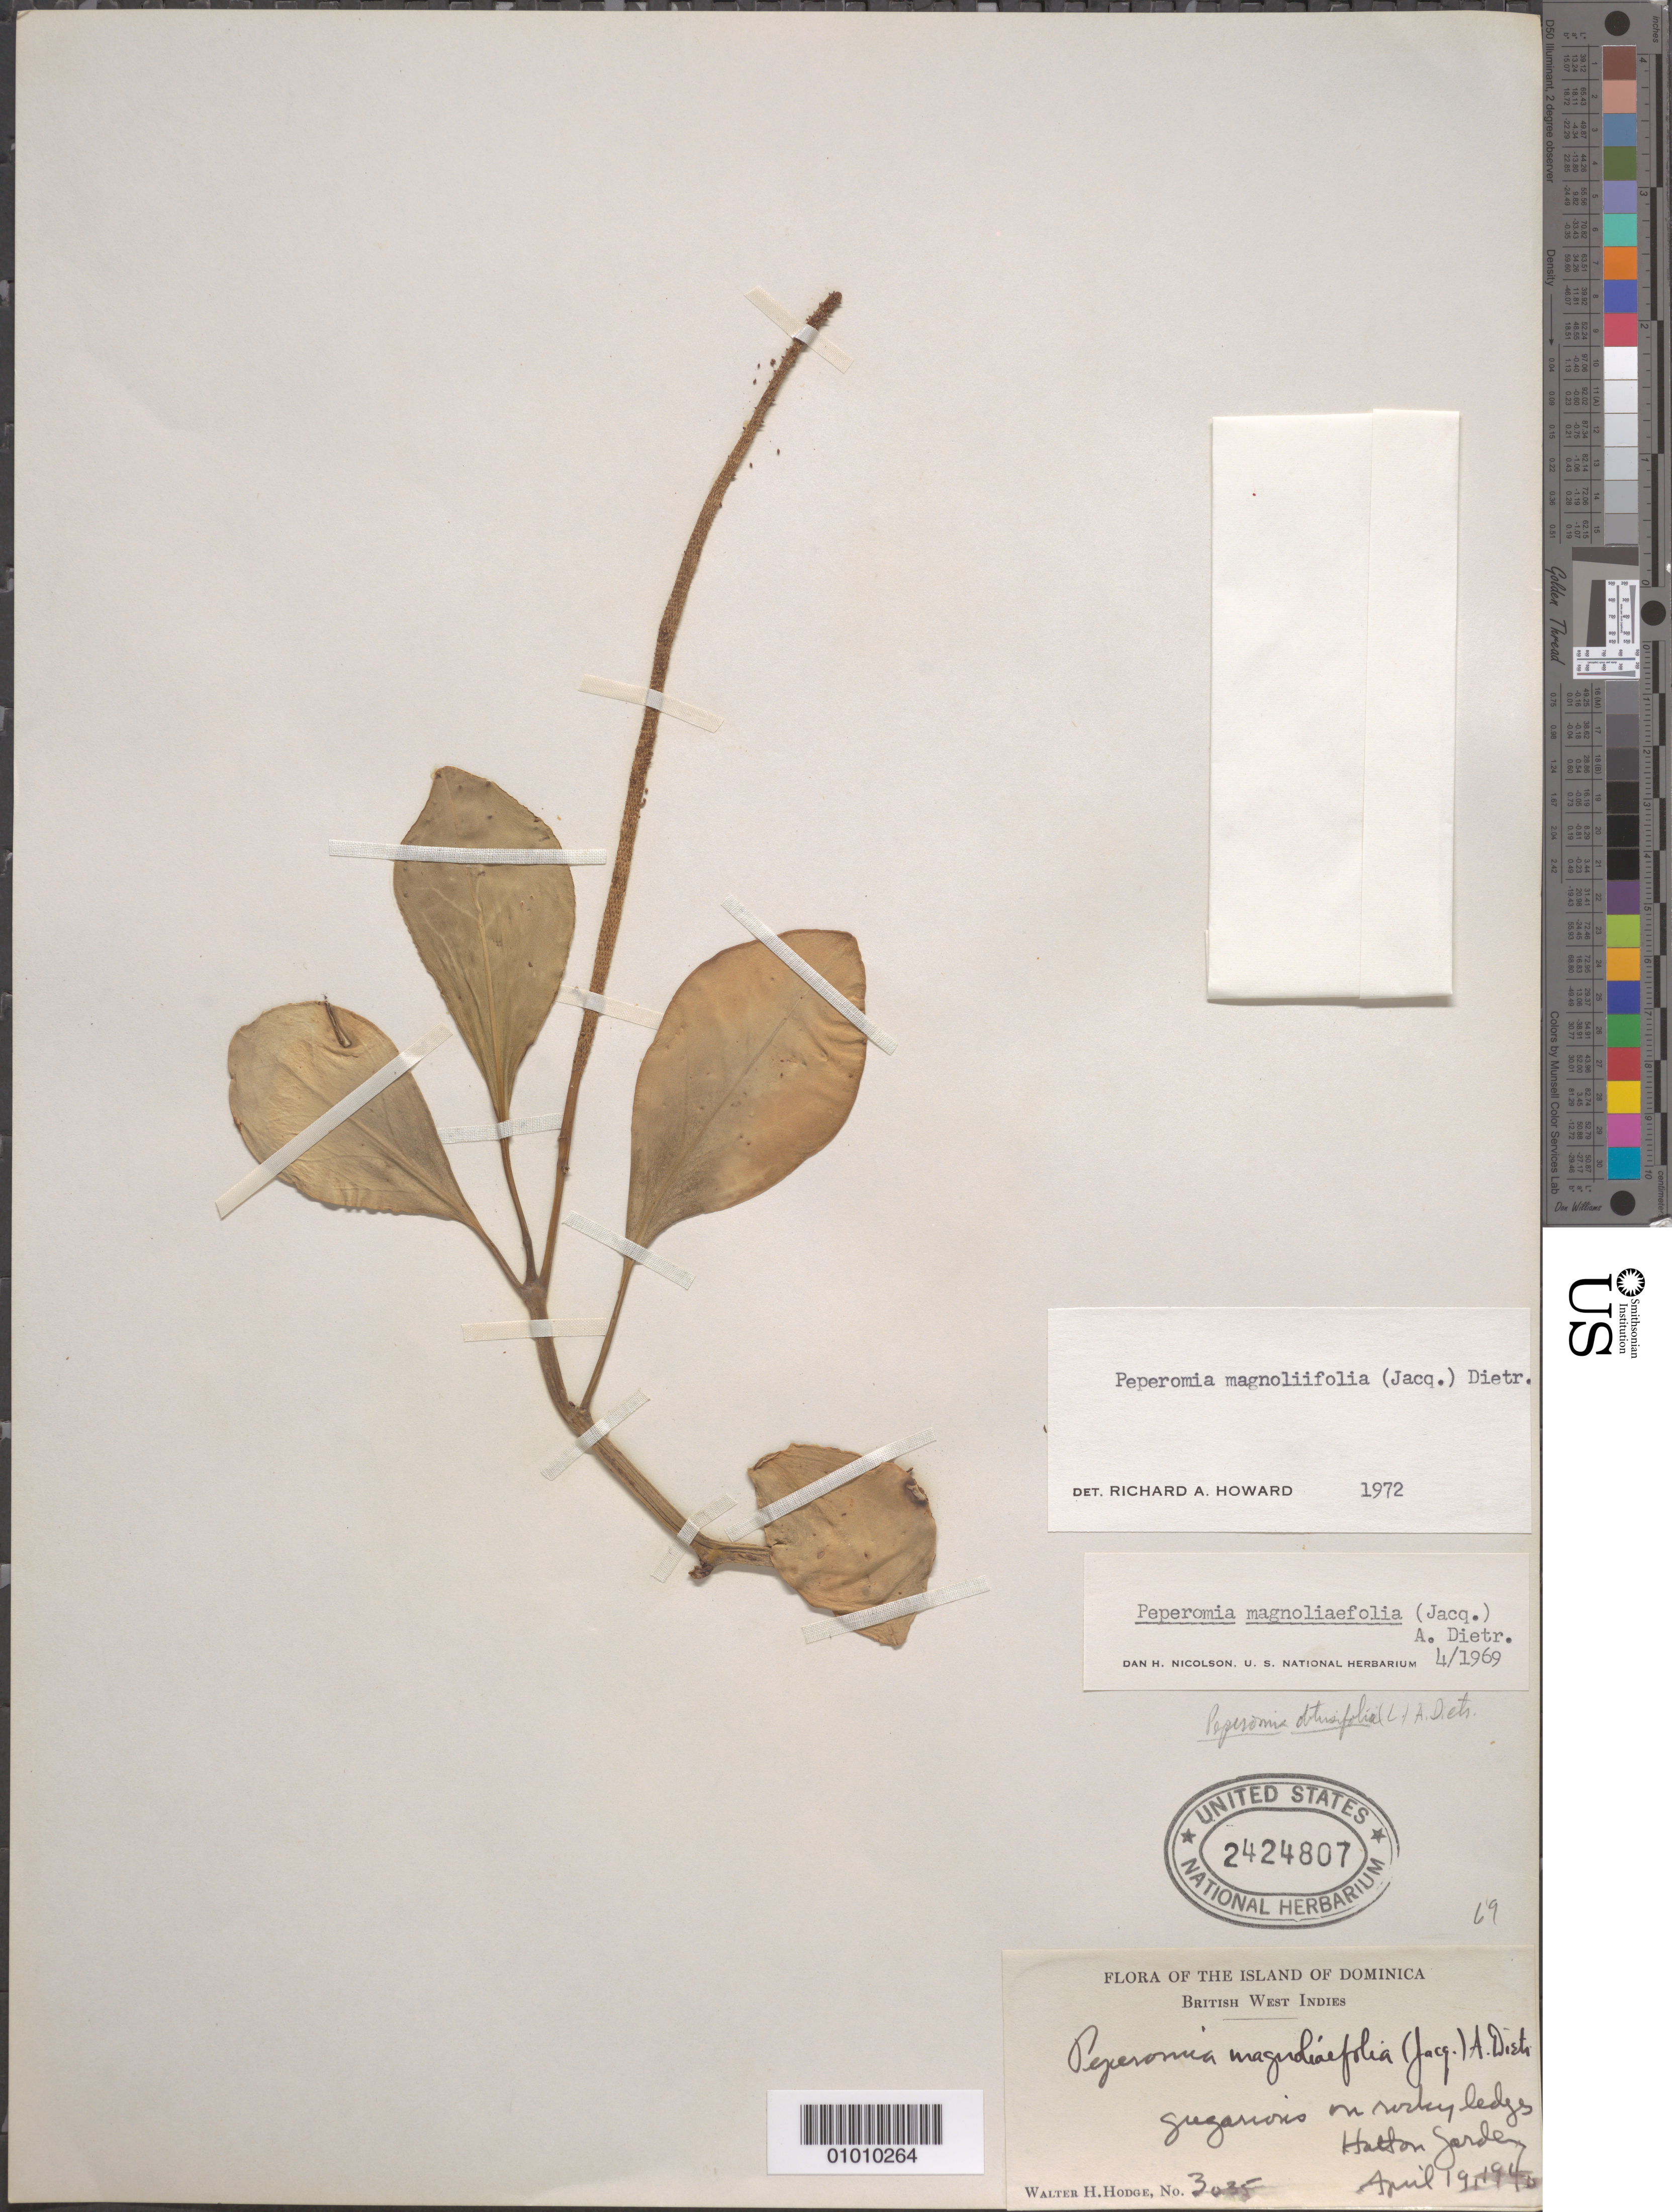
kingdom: Plantae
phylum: Tracheophyta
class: Magnoliopsida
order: Piperales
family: Piperaceae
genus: Peperomia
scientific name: Peperomia magnoliifolia var. magnoliifolia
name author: (Jacq.) A. Dietr.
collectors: W. Hodge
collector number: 3035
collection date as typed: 19 Apr 1940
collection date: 1940-04-19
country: Dominica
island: Dominica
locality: on rocky ledges. Halton Garden.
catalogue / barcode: US 1010264